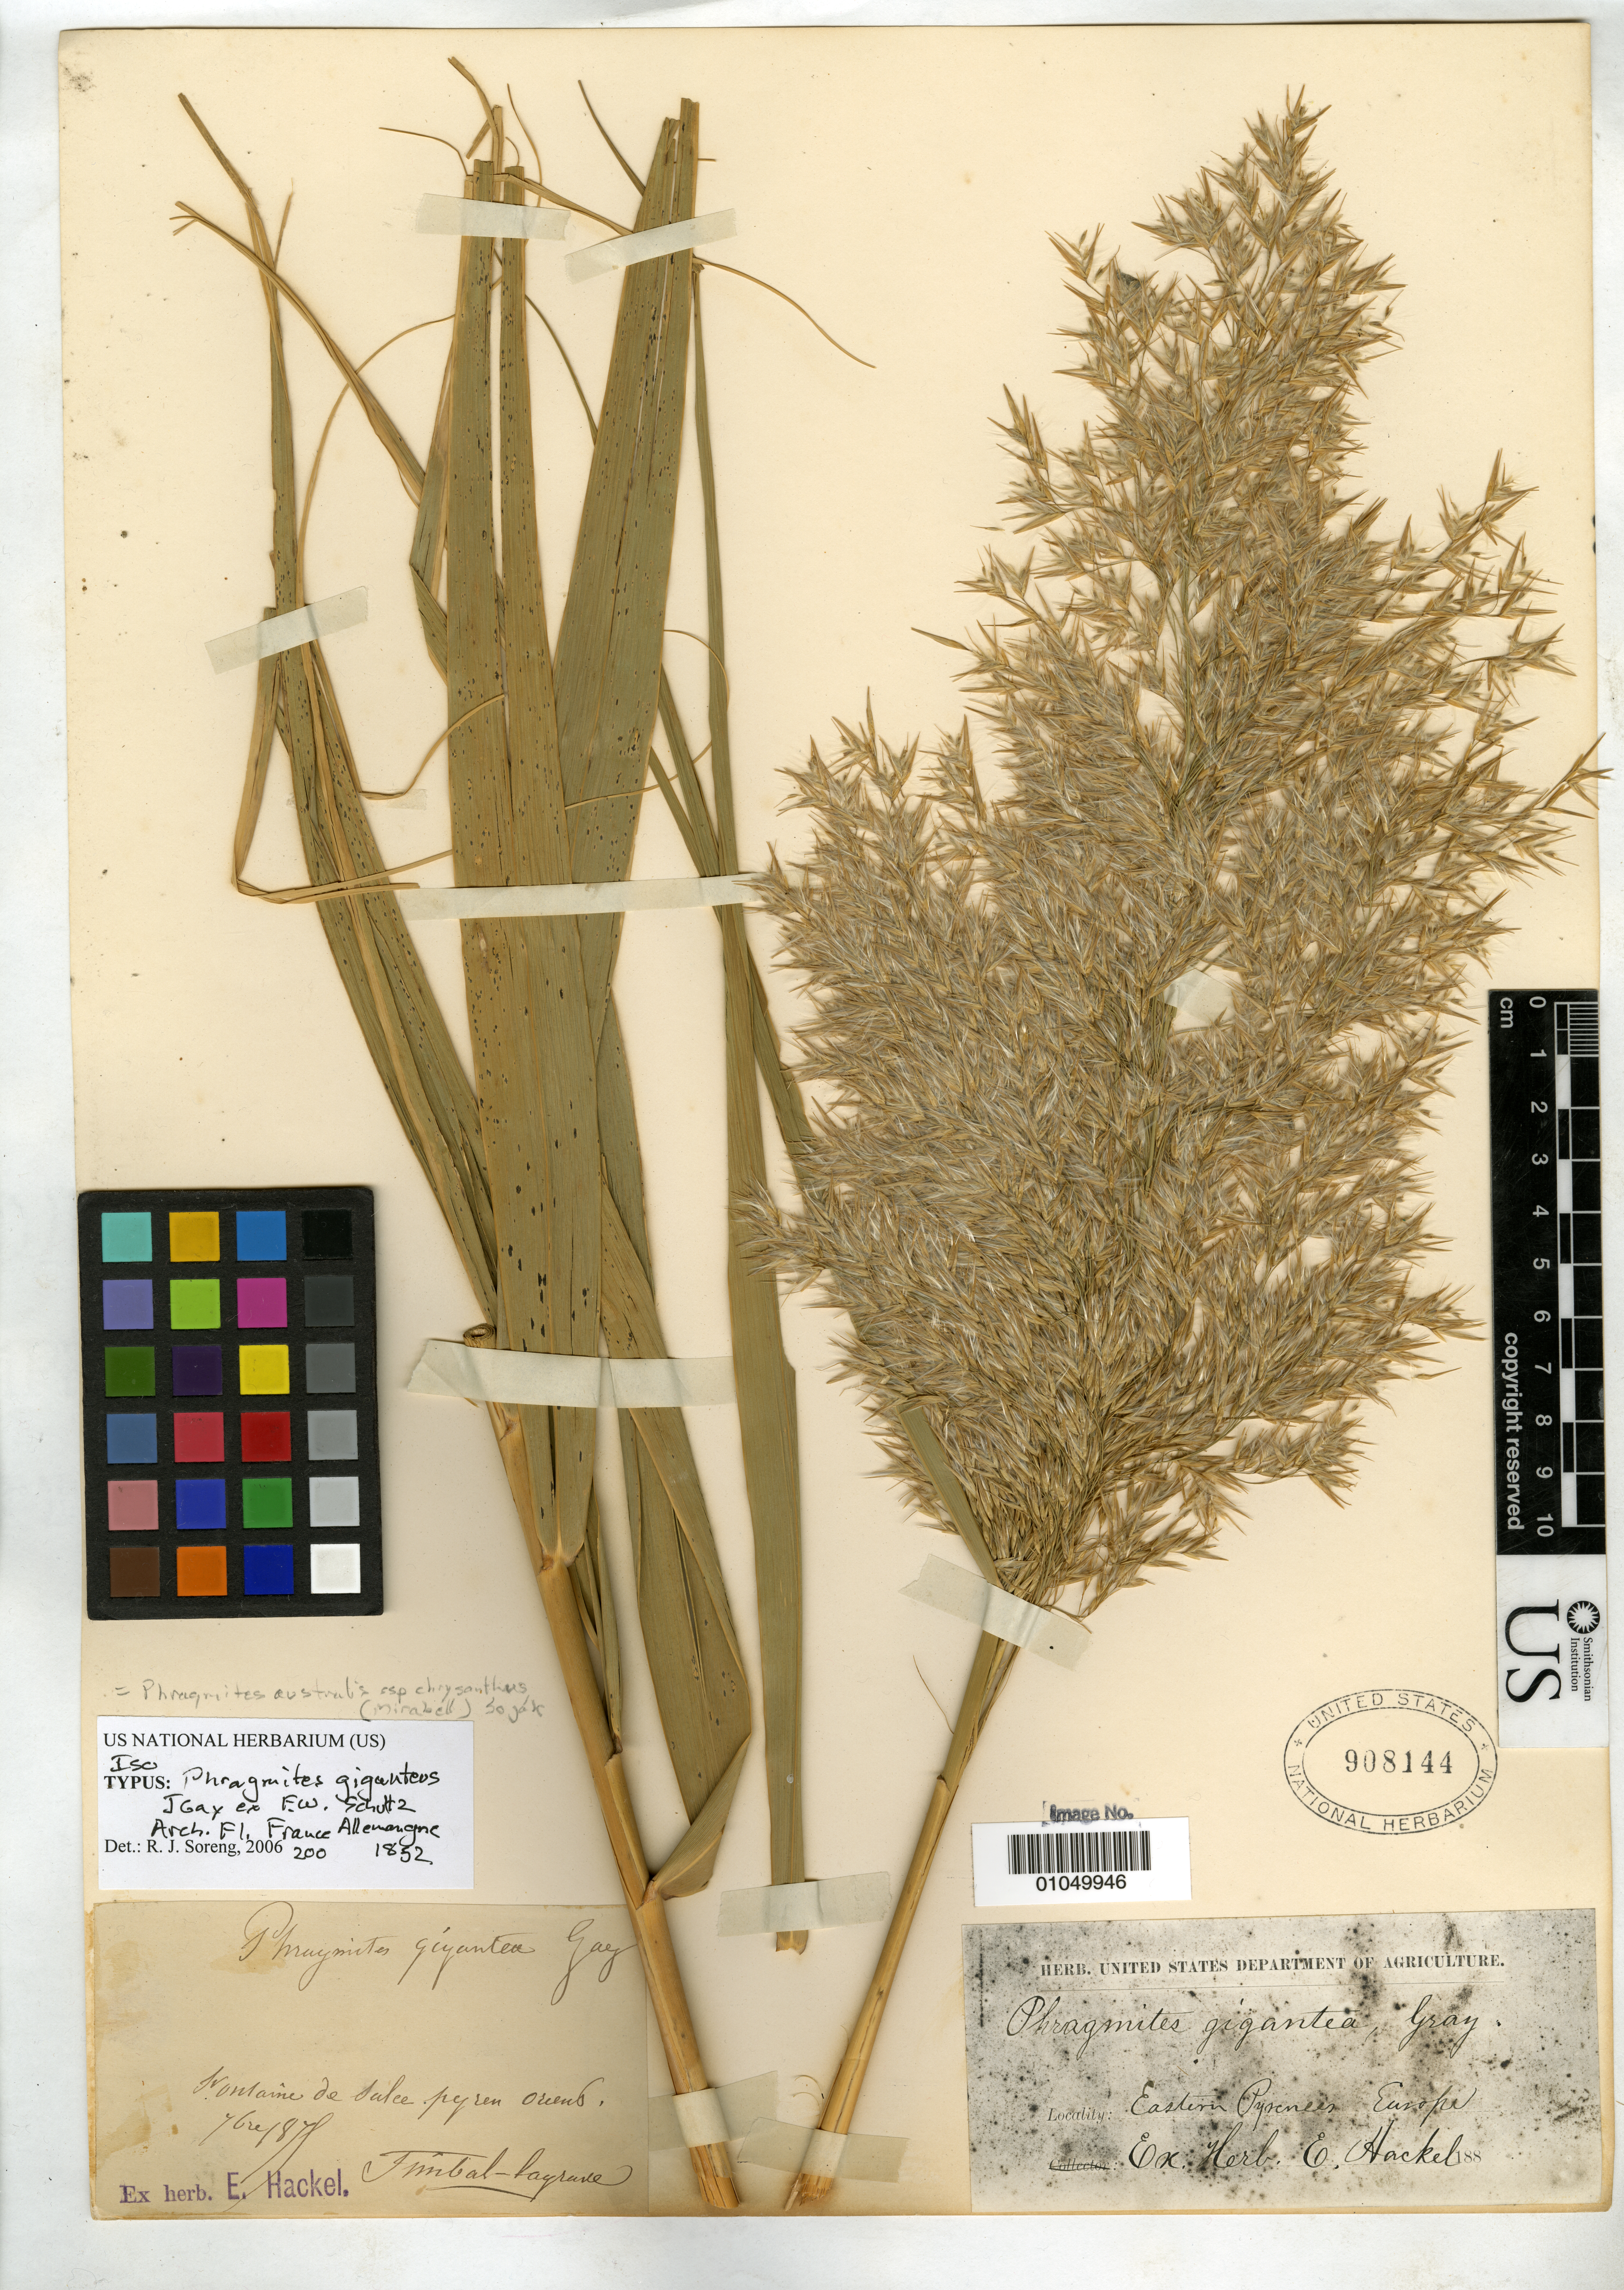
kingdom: Plantae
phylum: Tracheophyta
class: Liliopsida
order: Poales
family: Poaceae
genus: Phragmites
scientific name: Phragmites giganteus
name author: J. Gay ex F.W. Schultz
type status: Isotype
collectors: P. Timbal-Lagrave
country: France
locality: Fontaine de Sulce Pyren. Orient.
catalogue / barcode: US 908144